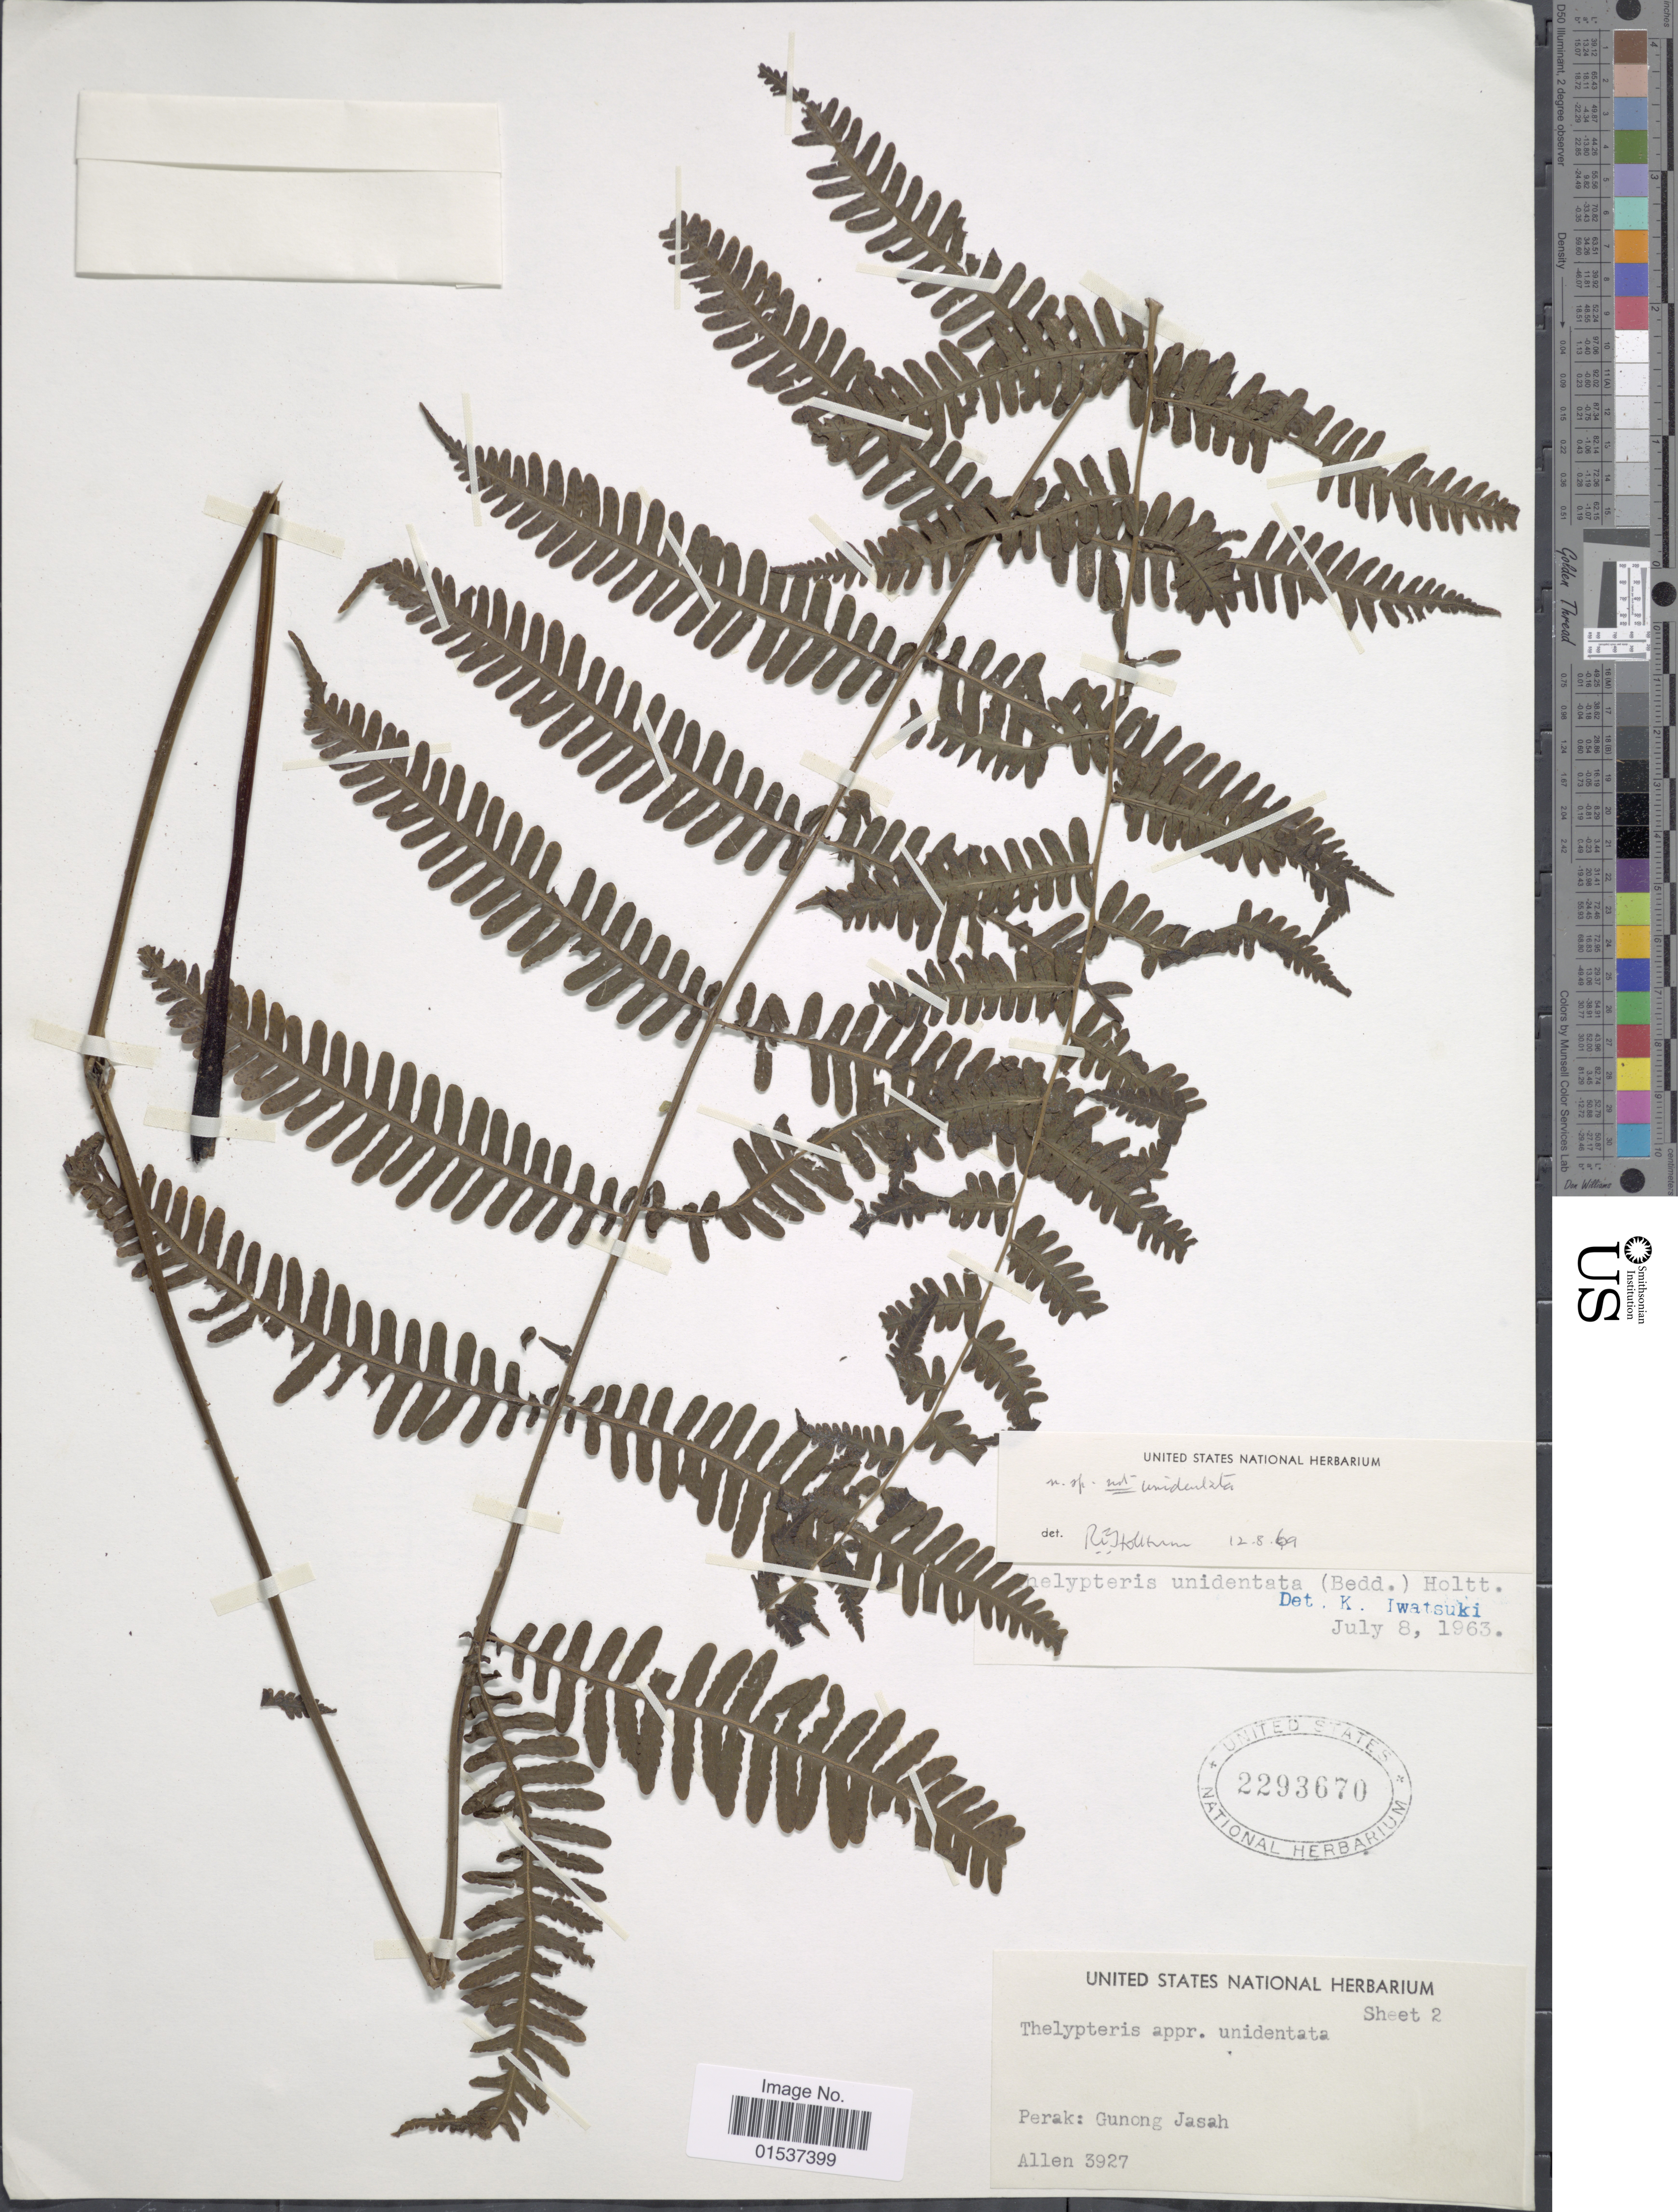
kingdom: Plantae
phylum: Tracheophyta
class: Polypodiopsida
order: Polypodiales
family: Thelypteridaceae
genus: Coryphopteris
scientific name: Coryphopteris viscosa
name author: (Baker) Holttum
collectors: -- Allen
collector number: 3927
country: Malaysia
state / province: Perak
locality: Perak: Gunong Jasah.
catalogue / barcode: US 2293670